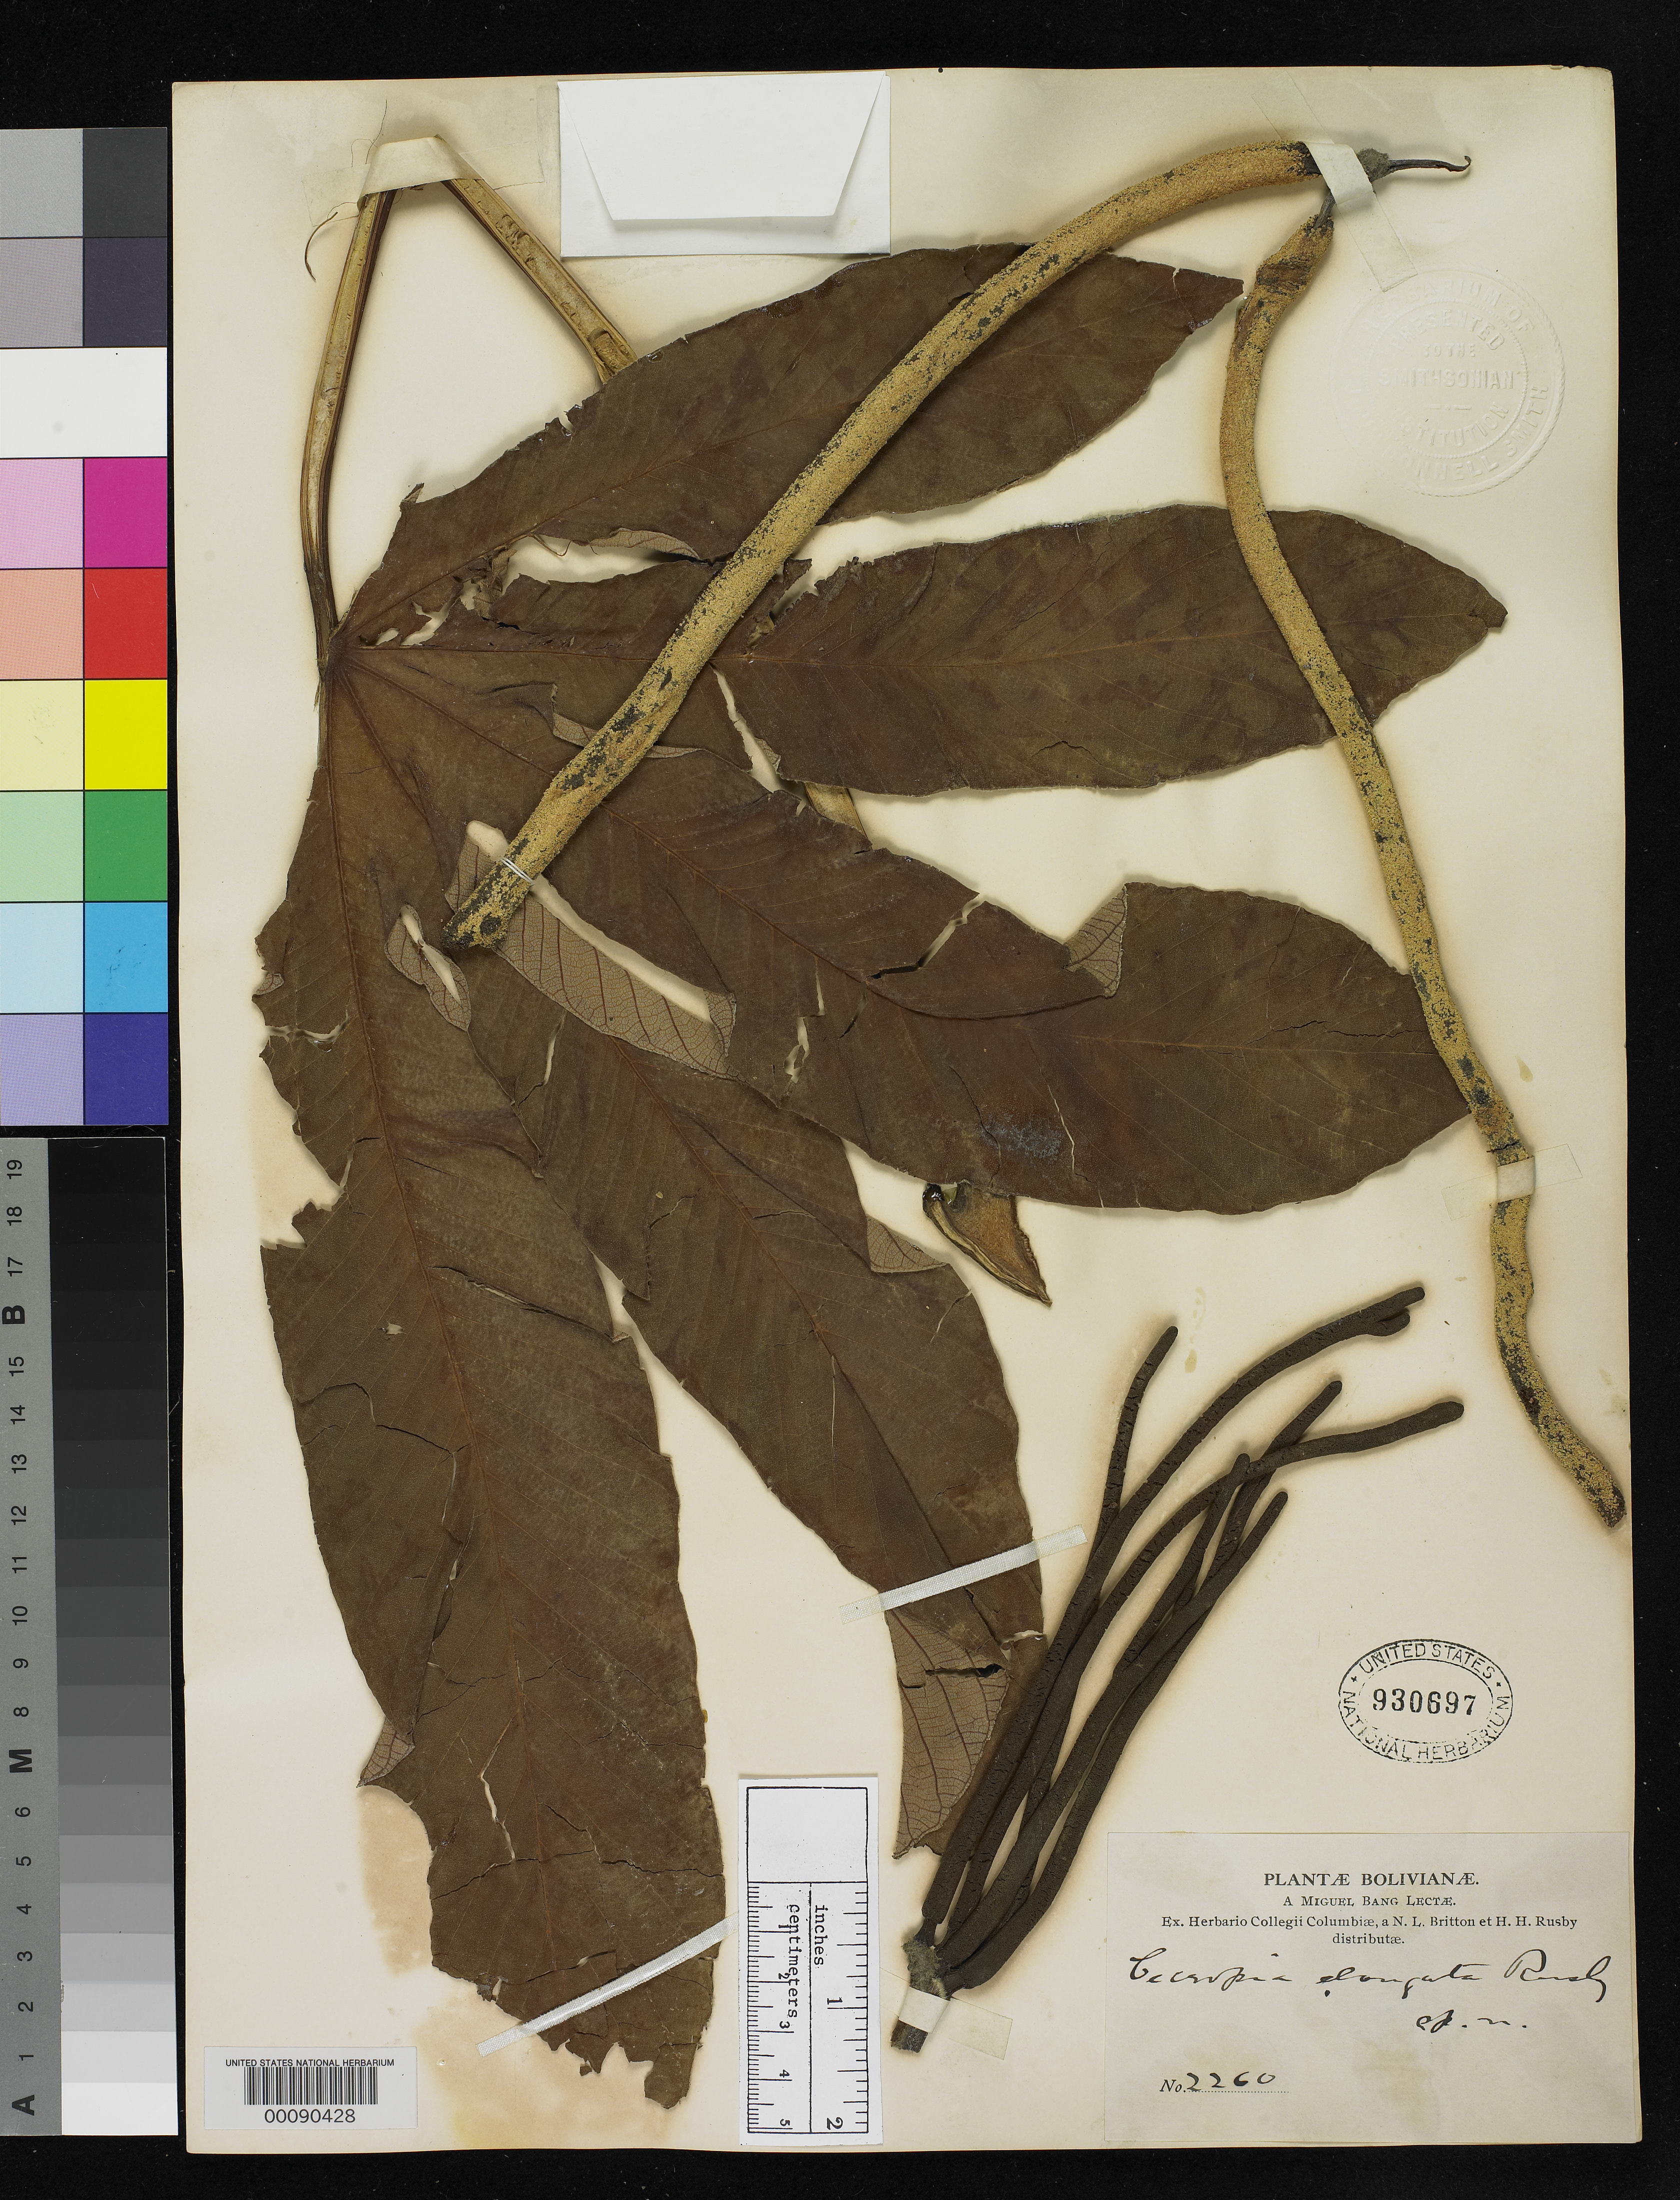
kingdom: Plantae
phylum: Tracheophyta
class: Magnoliopsida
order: Rosales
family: Urticaceae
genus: Cecropia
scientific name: Cecropia elongata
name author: Rusby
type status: Isotype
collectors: M. Bang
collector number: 2260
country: Bolivia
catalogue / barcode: US 930697